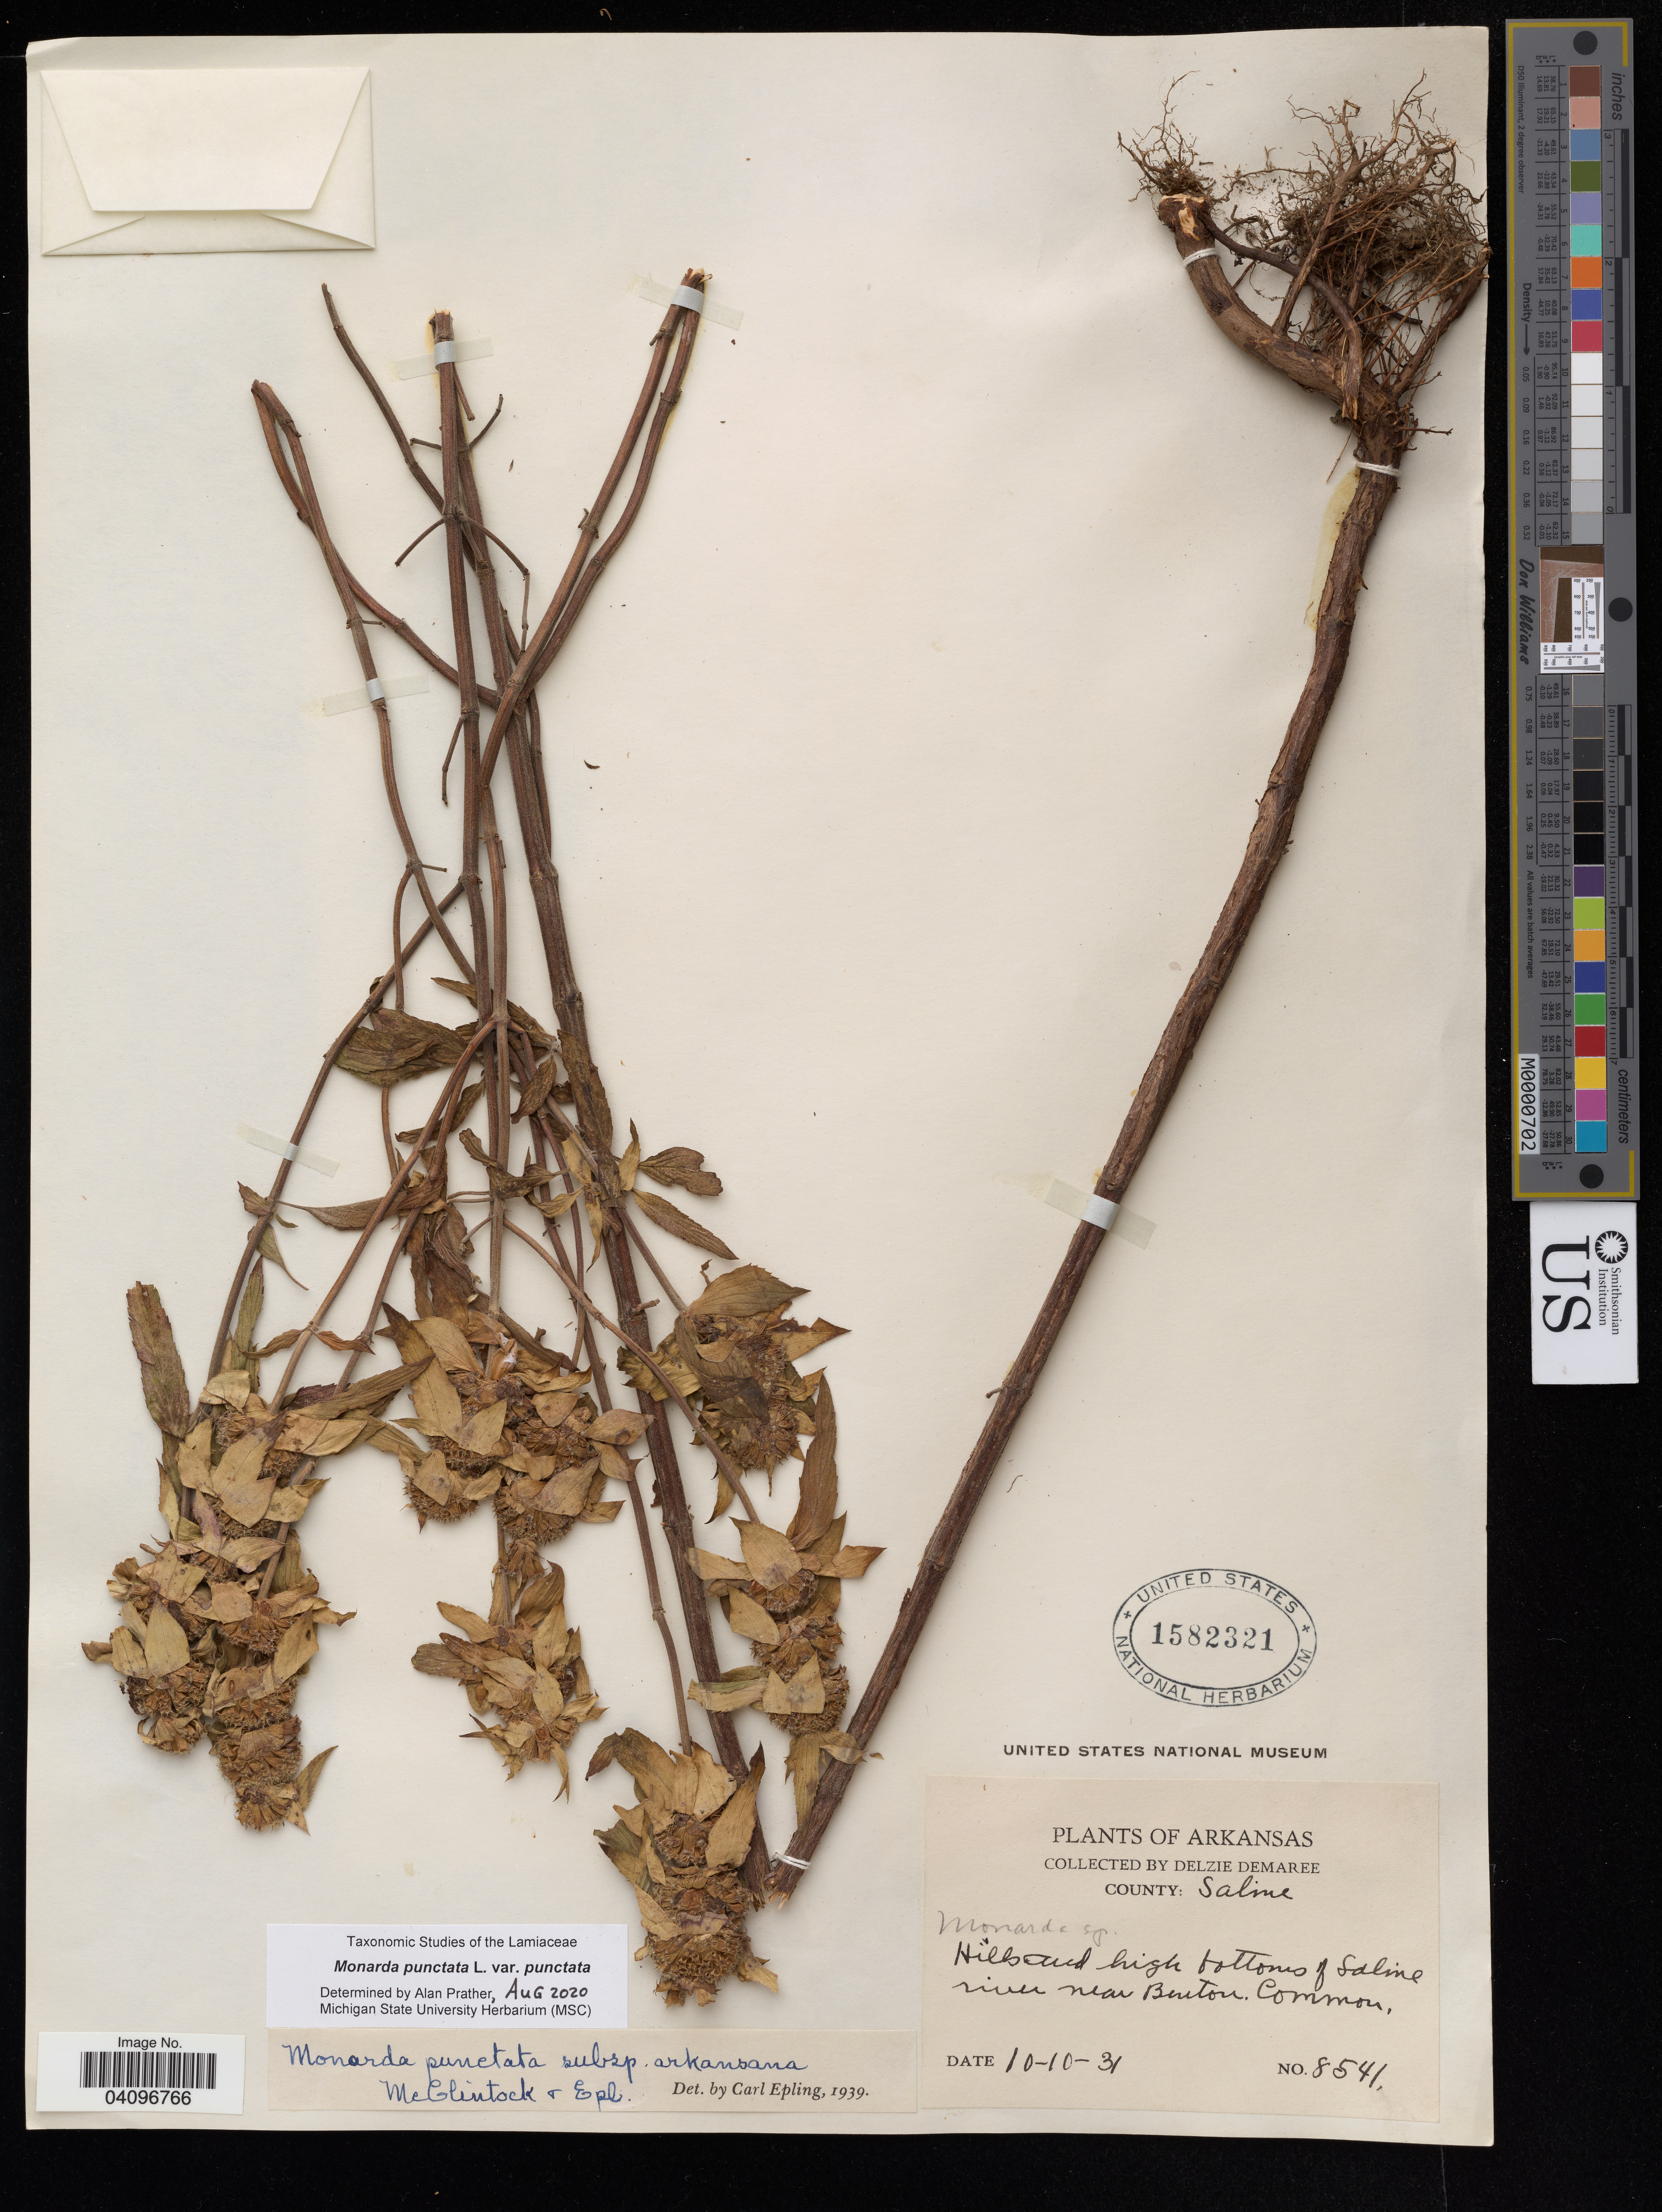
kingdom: Plantae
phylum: Tracheophyta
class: Magnoliopsida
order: Lamiales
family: Lamiaceae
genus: Monarda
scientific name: Monarda punctata var. punctata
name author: L.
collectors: D. Demaree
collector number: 8541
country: United States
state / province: Arkansas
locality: County: Saline. Hills and high bottoms of Saline river near Benton.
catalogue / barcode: US 1582321